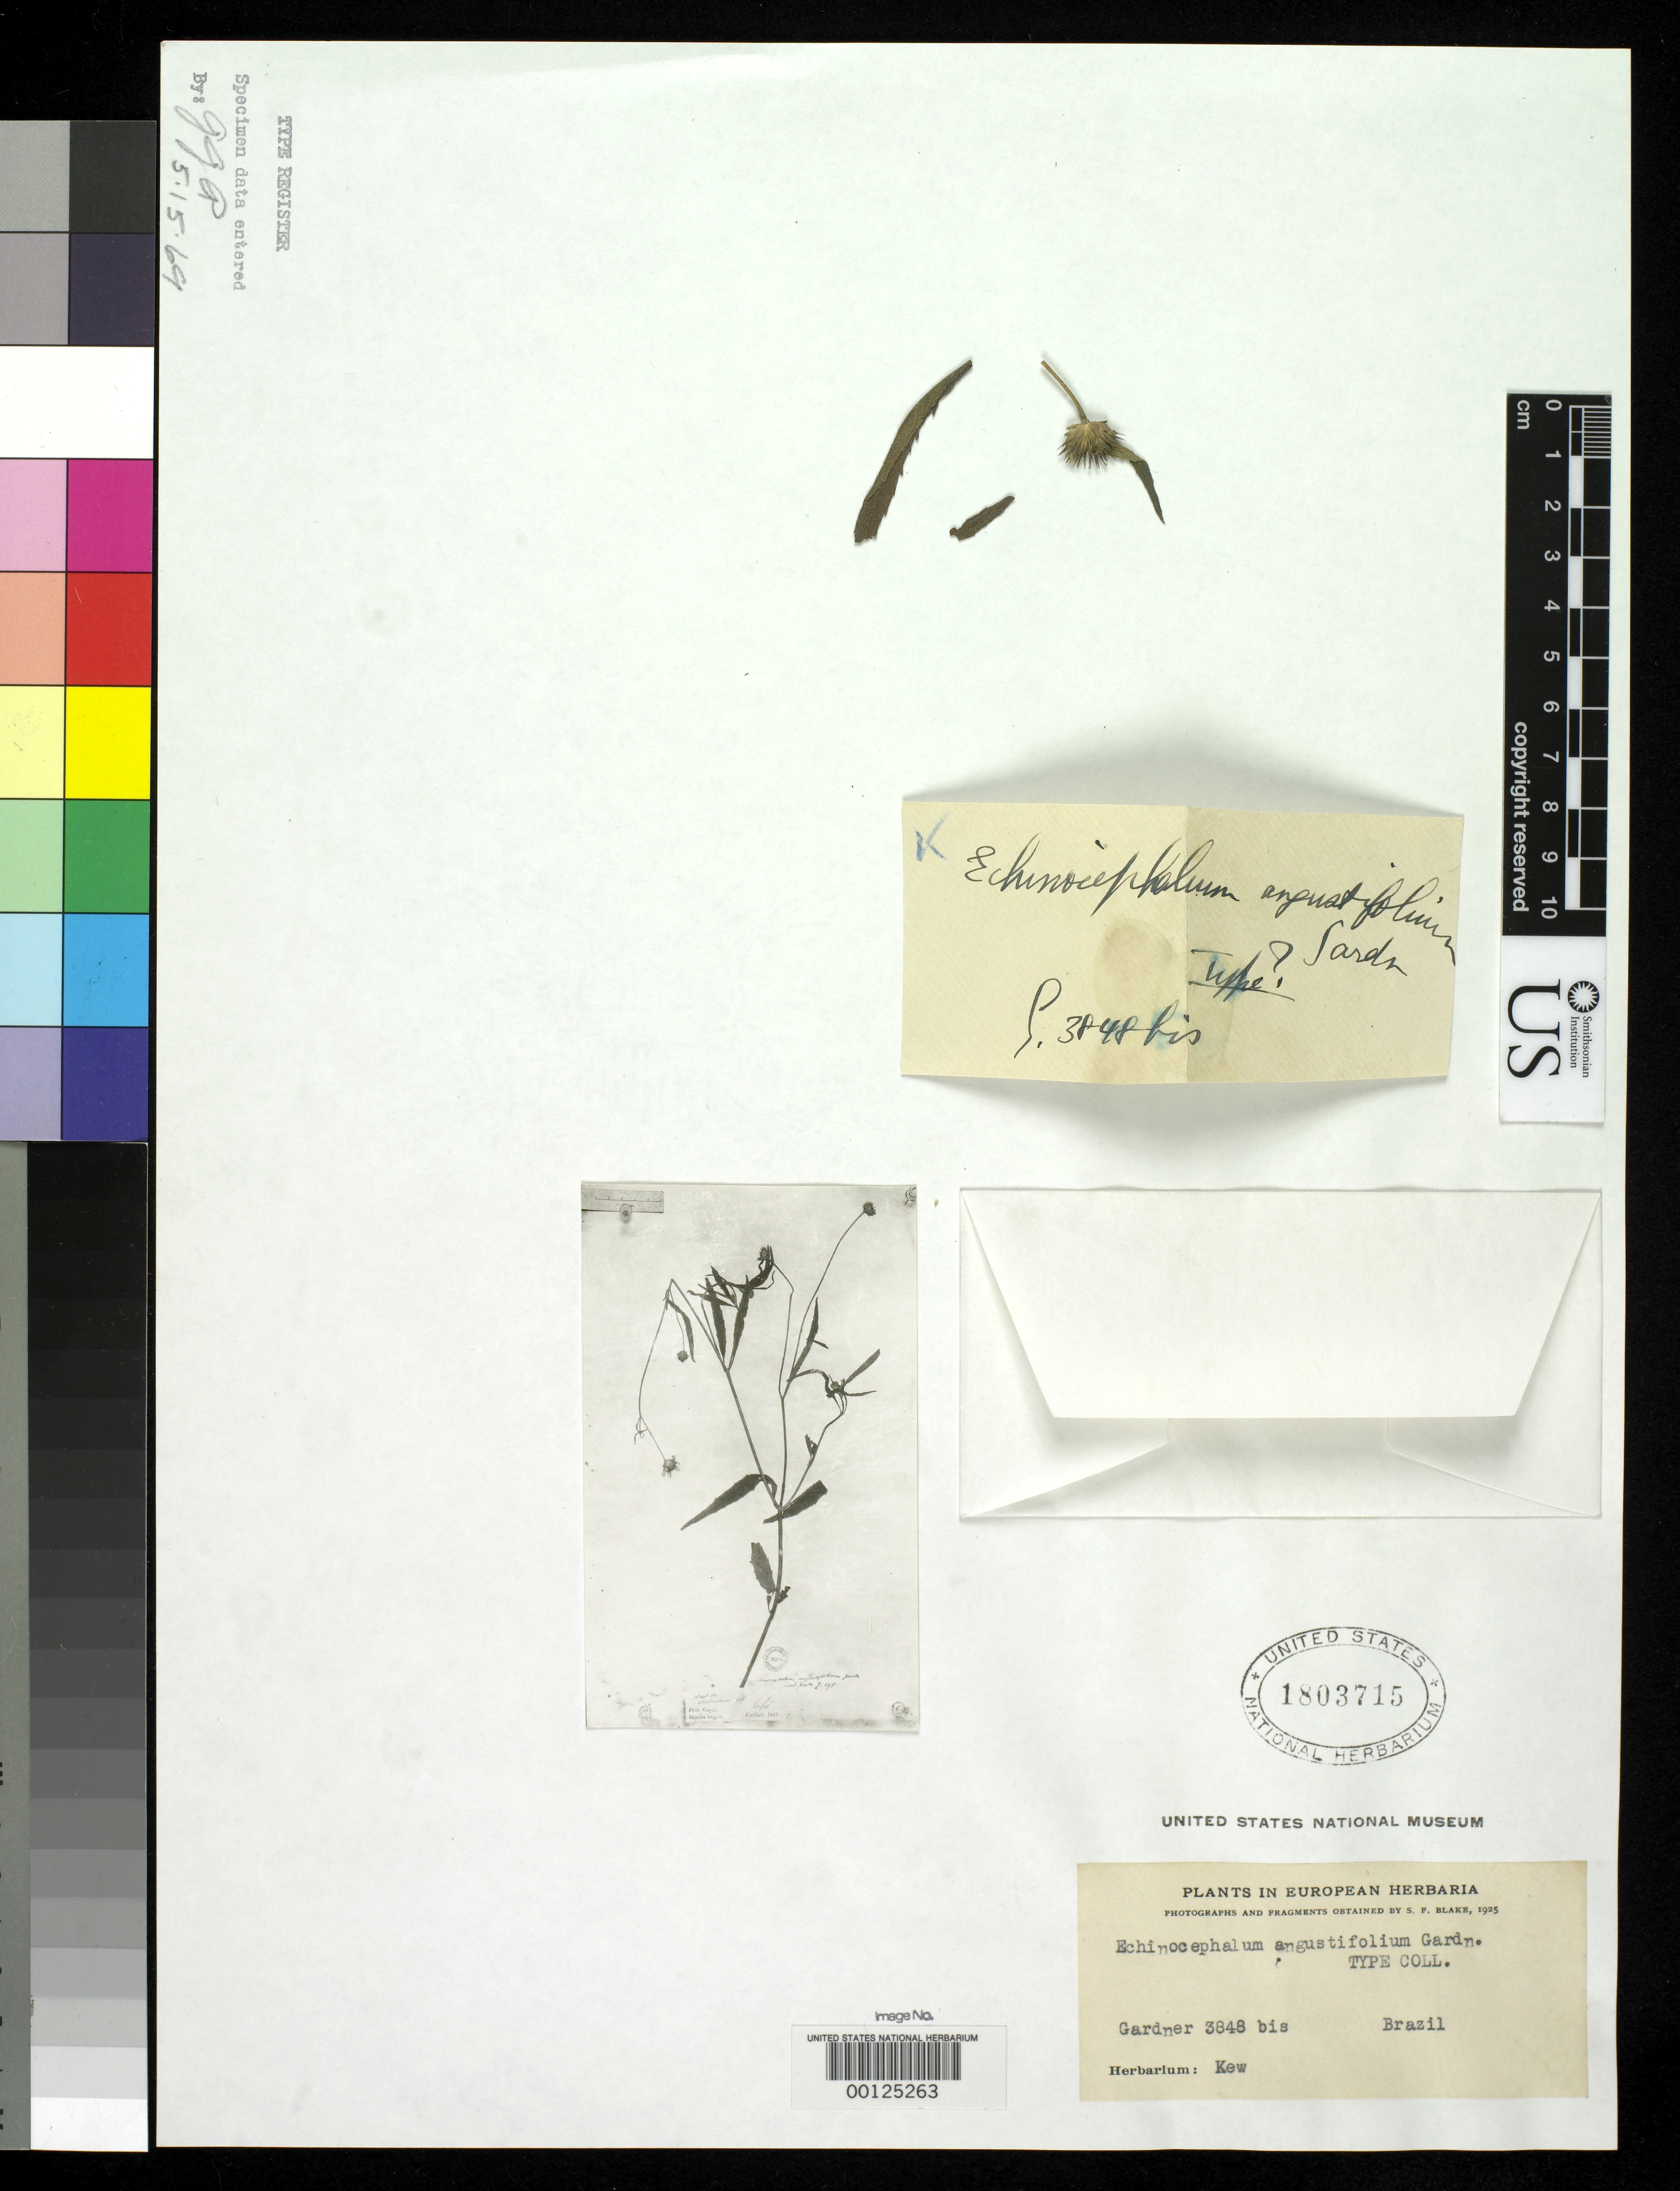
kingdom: Plantae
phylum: Tracheophyta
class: Magnoliopsida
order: Asterales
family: Asteraceae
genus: Echinocephalum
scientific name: Echinocephalum angustifolium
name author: Gardner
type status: Type Fragment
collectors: G. Gardner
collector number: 3848 bis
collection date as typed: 1841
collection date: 1841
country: Brazil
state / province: Goiás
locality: Inter Porto Imperial et Lunie, ad flum Tocantins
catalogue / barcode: US 1803715